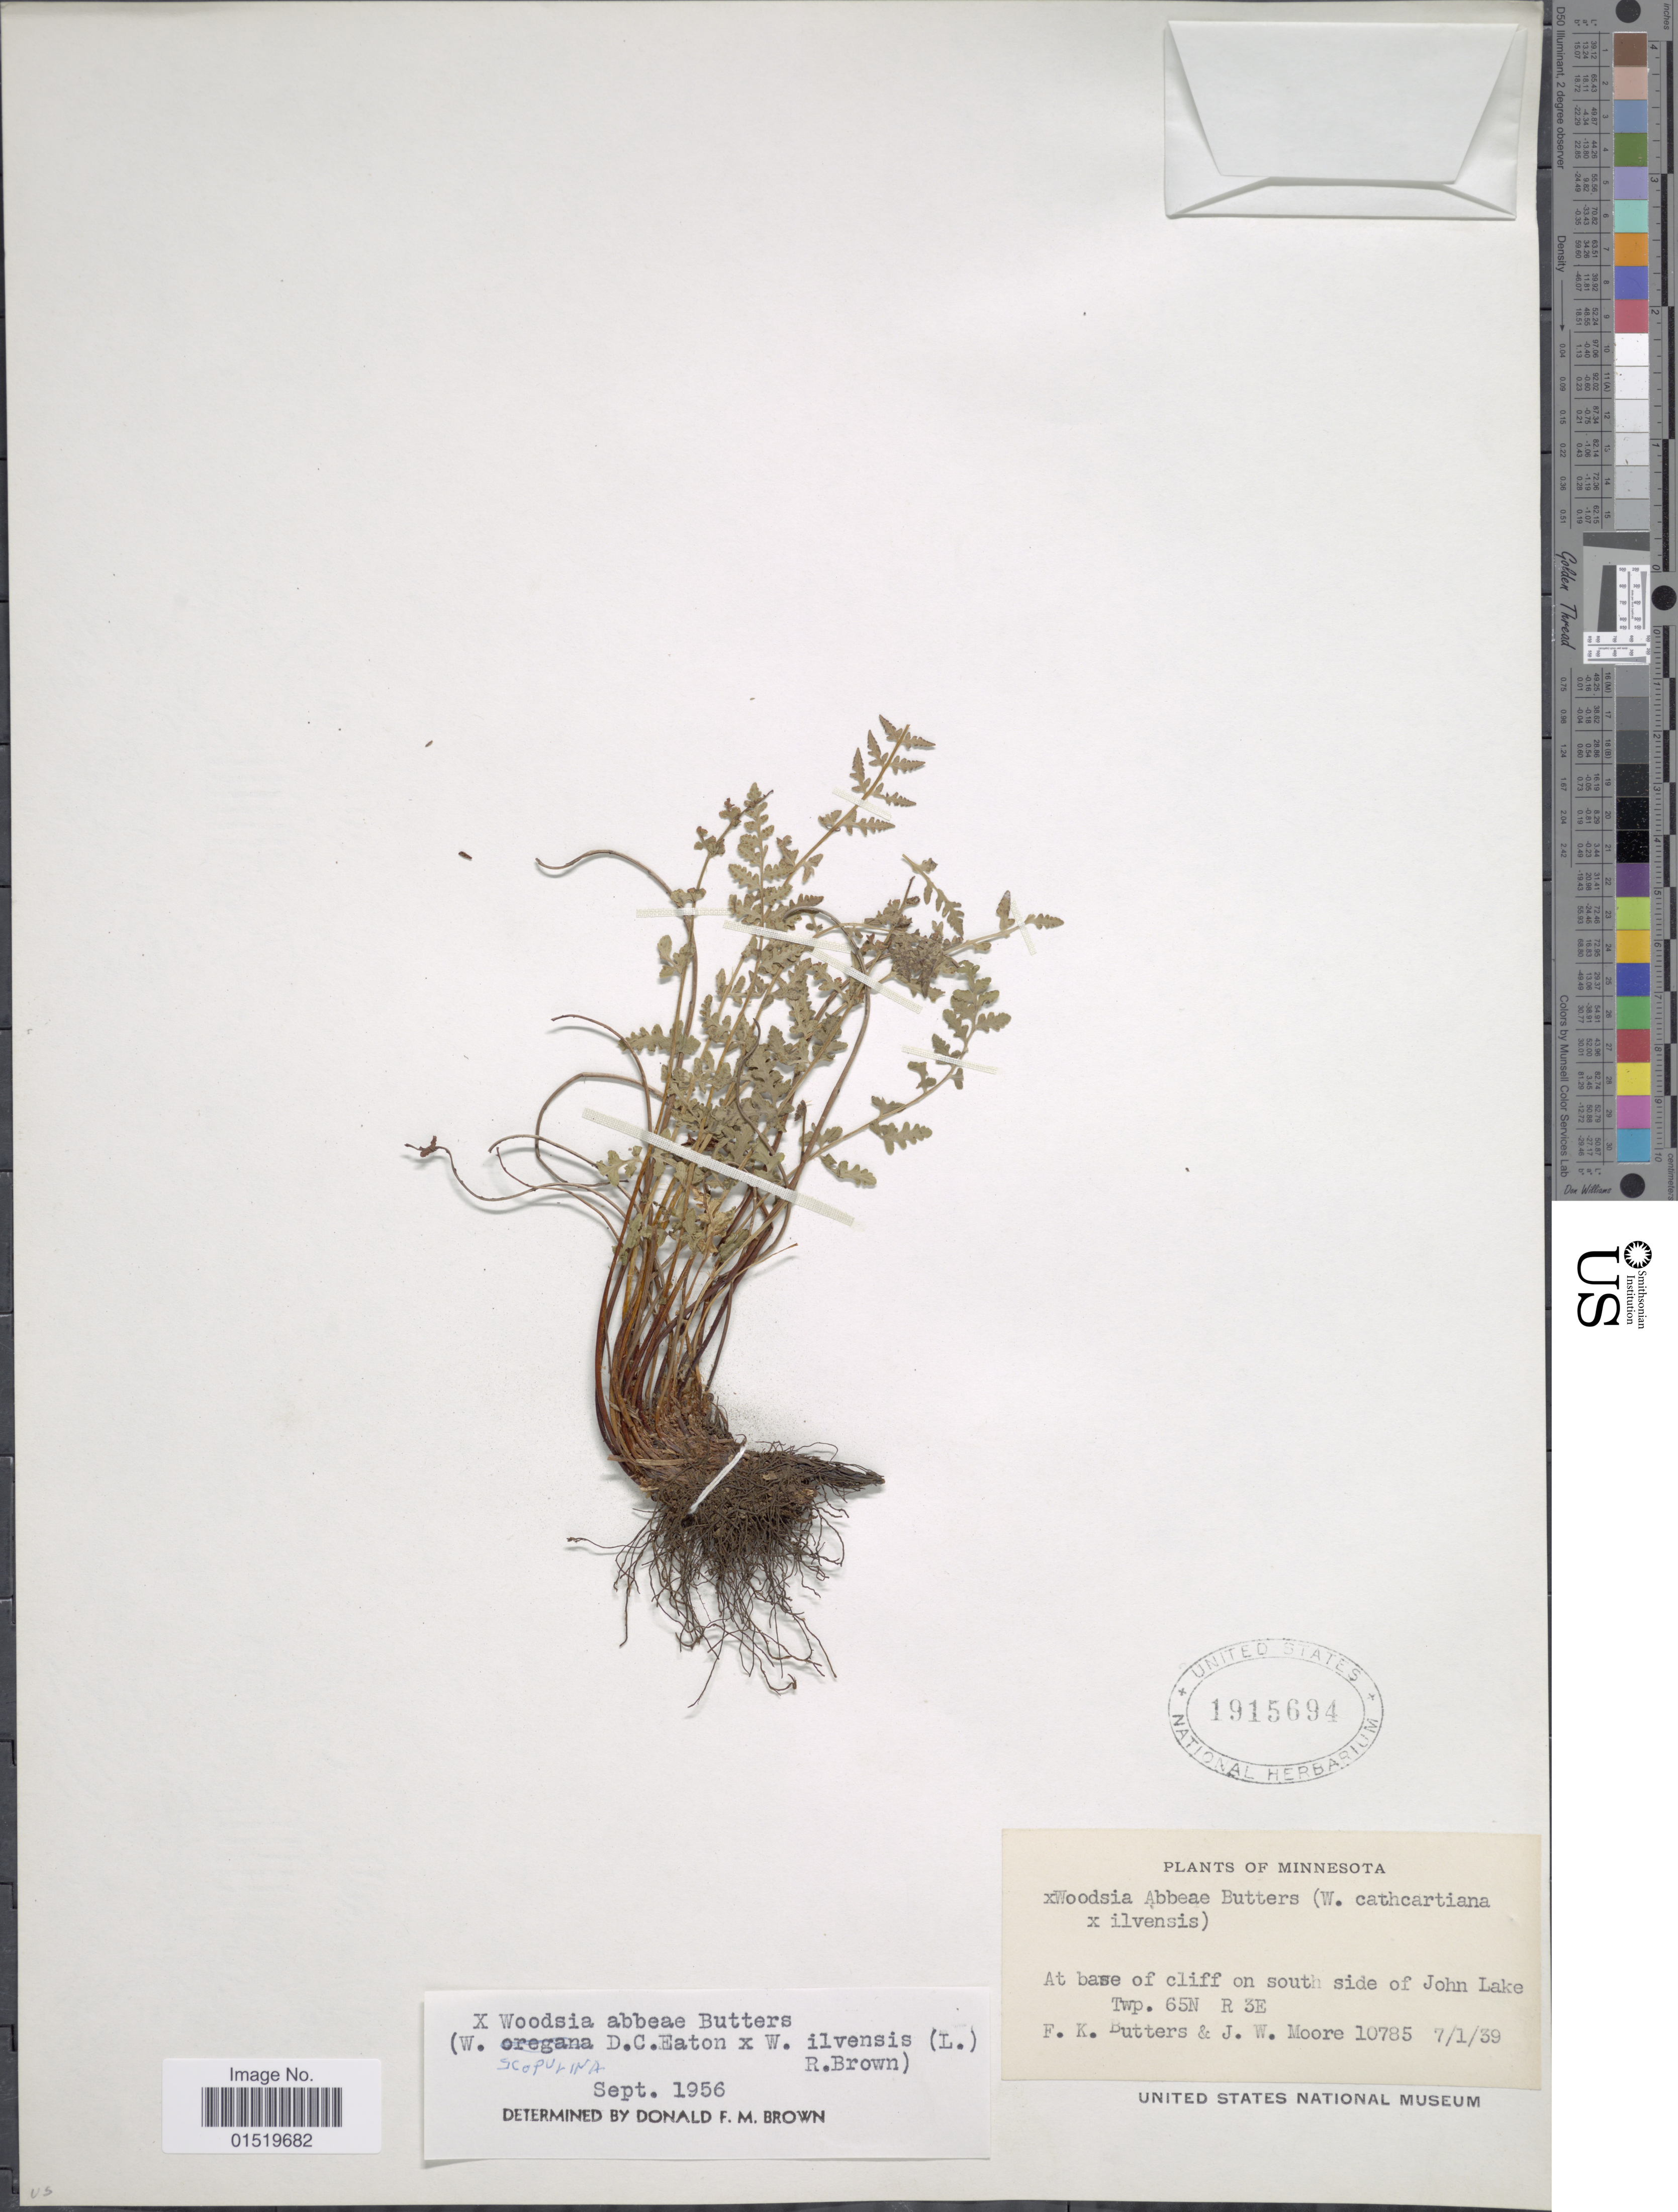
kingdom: Plantae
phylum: Tracheophyta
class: Polypodiopsida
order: Polypodiales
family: Woodsiaceae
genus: Woodsia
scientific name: Woodsia x abbeae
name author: Butters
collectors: F. K. Butters & J. Moore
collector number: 10785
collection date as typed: Transcribed d/m/y: 7/1/39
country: United States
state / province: Minnesota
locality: At base of cliff on south side of John Lake Twp. 65N R 3E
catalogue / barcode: US 1915694